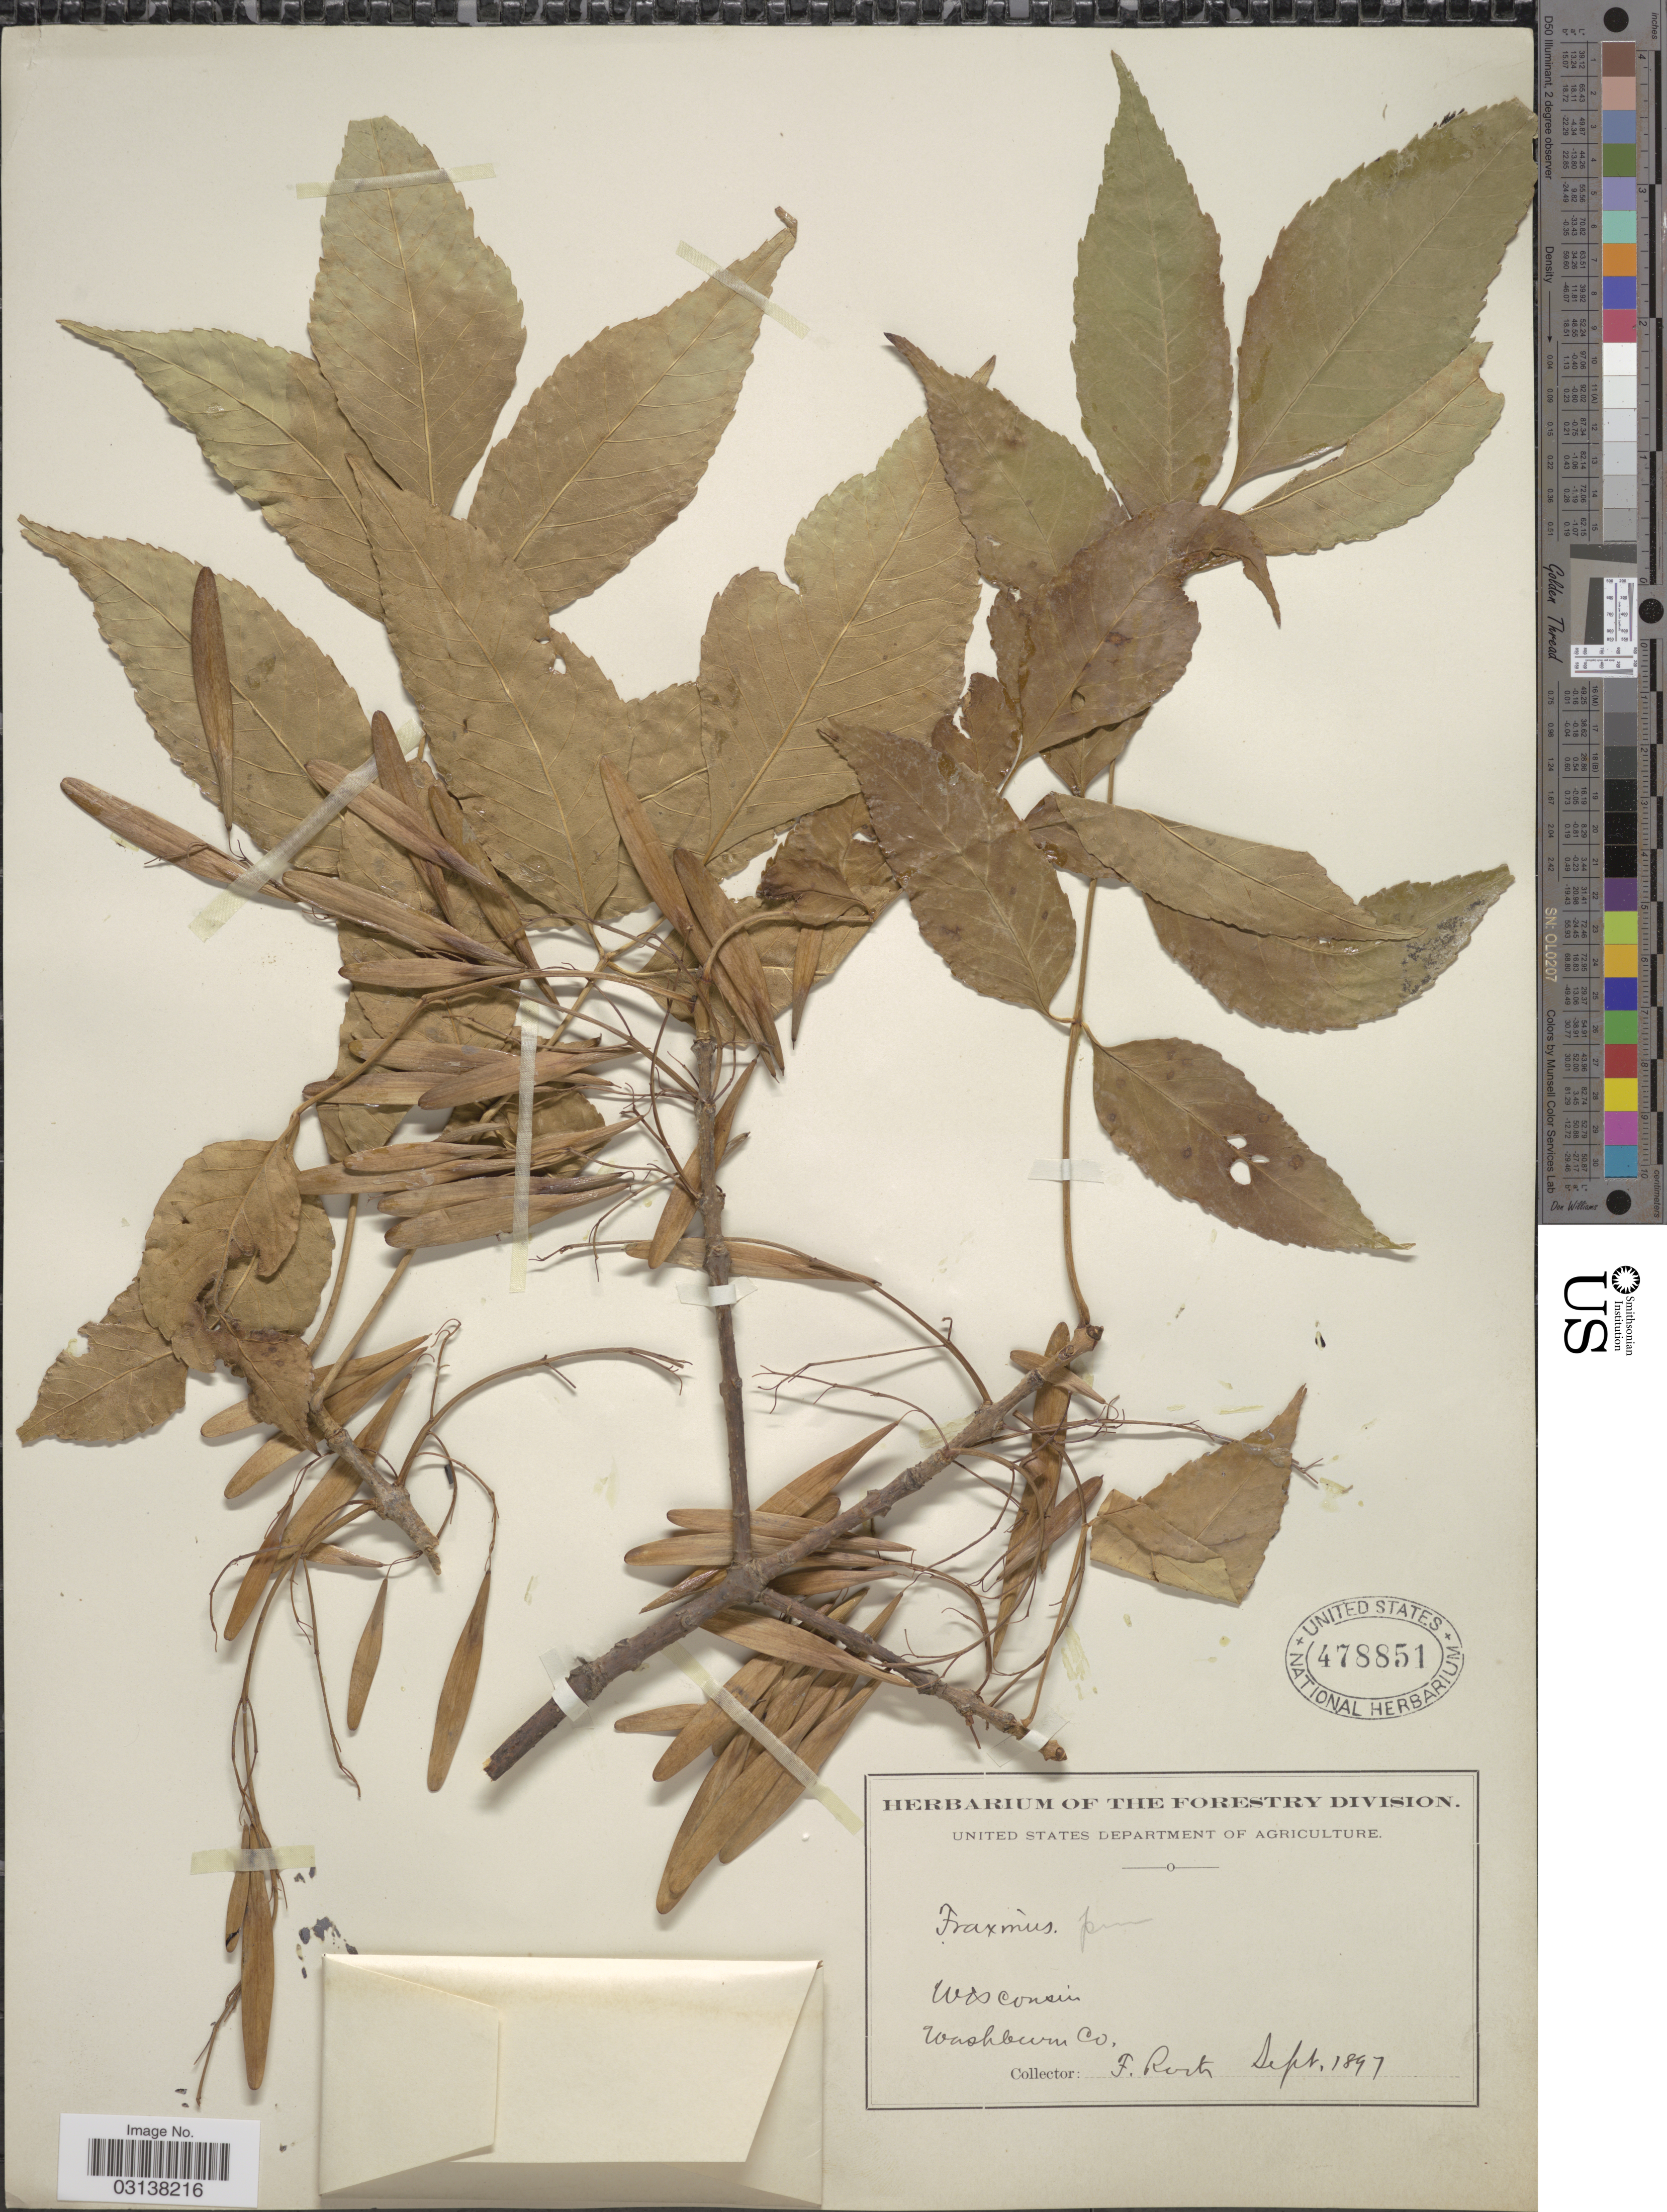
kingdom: Plantae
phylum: Tracheophyta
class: Magnoliopsida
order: Lamiales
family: Oleaceae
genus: Fraxinus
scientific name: Fraxinus americana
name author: L.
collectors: F. Rock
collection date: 1897-09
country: United States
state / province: Wisconsin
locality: Washburn Co.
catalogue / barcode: US 478851